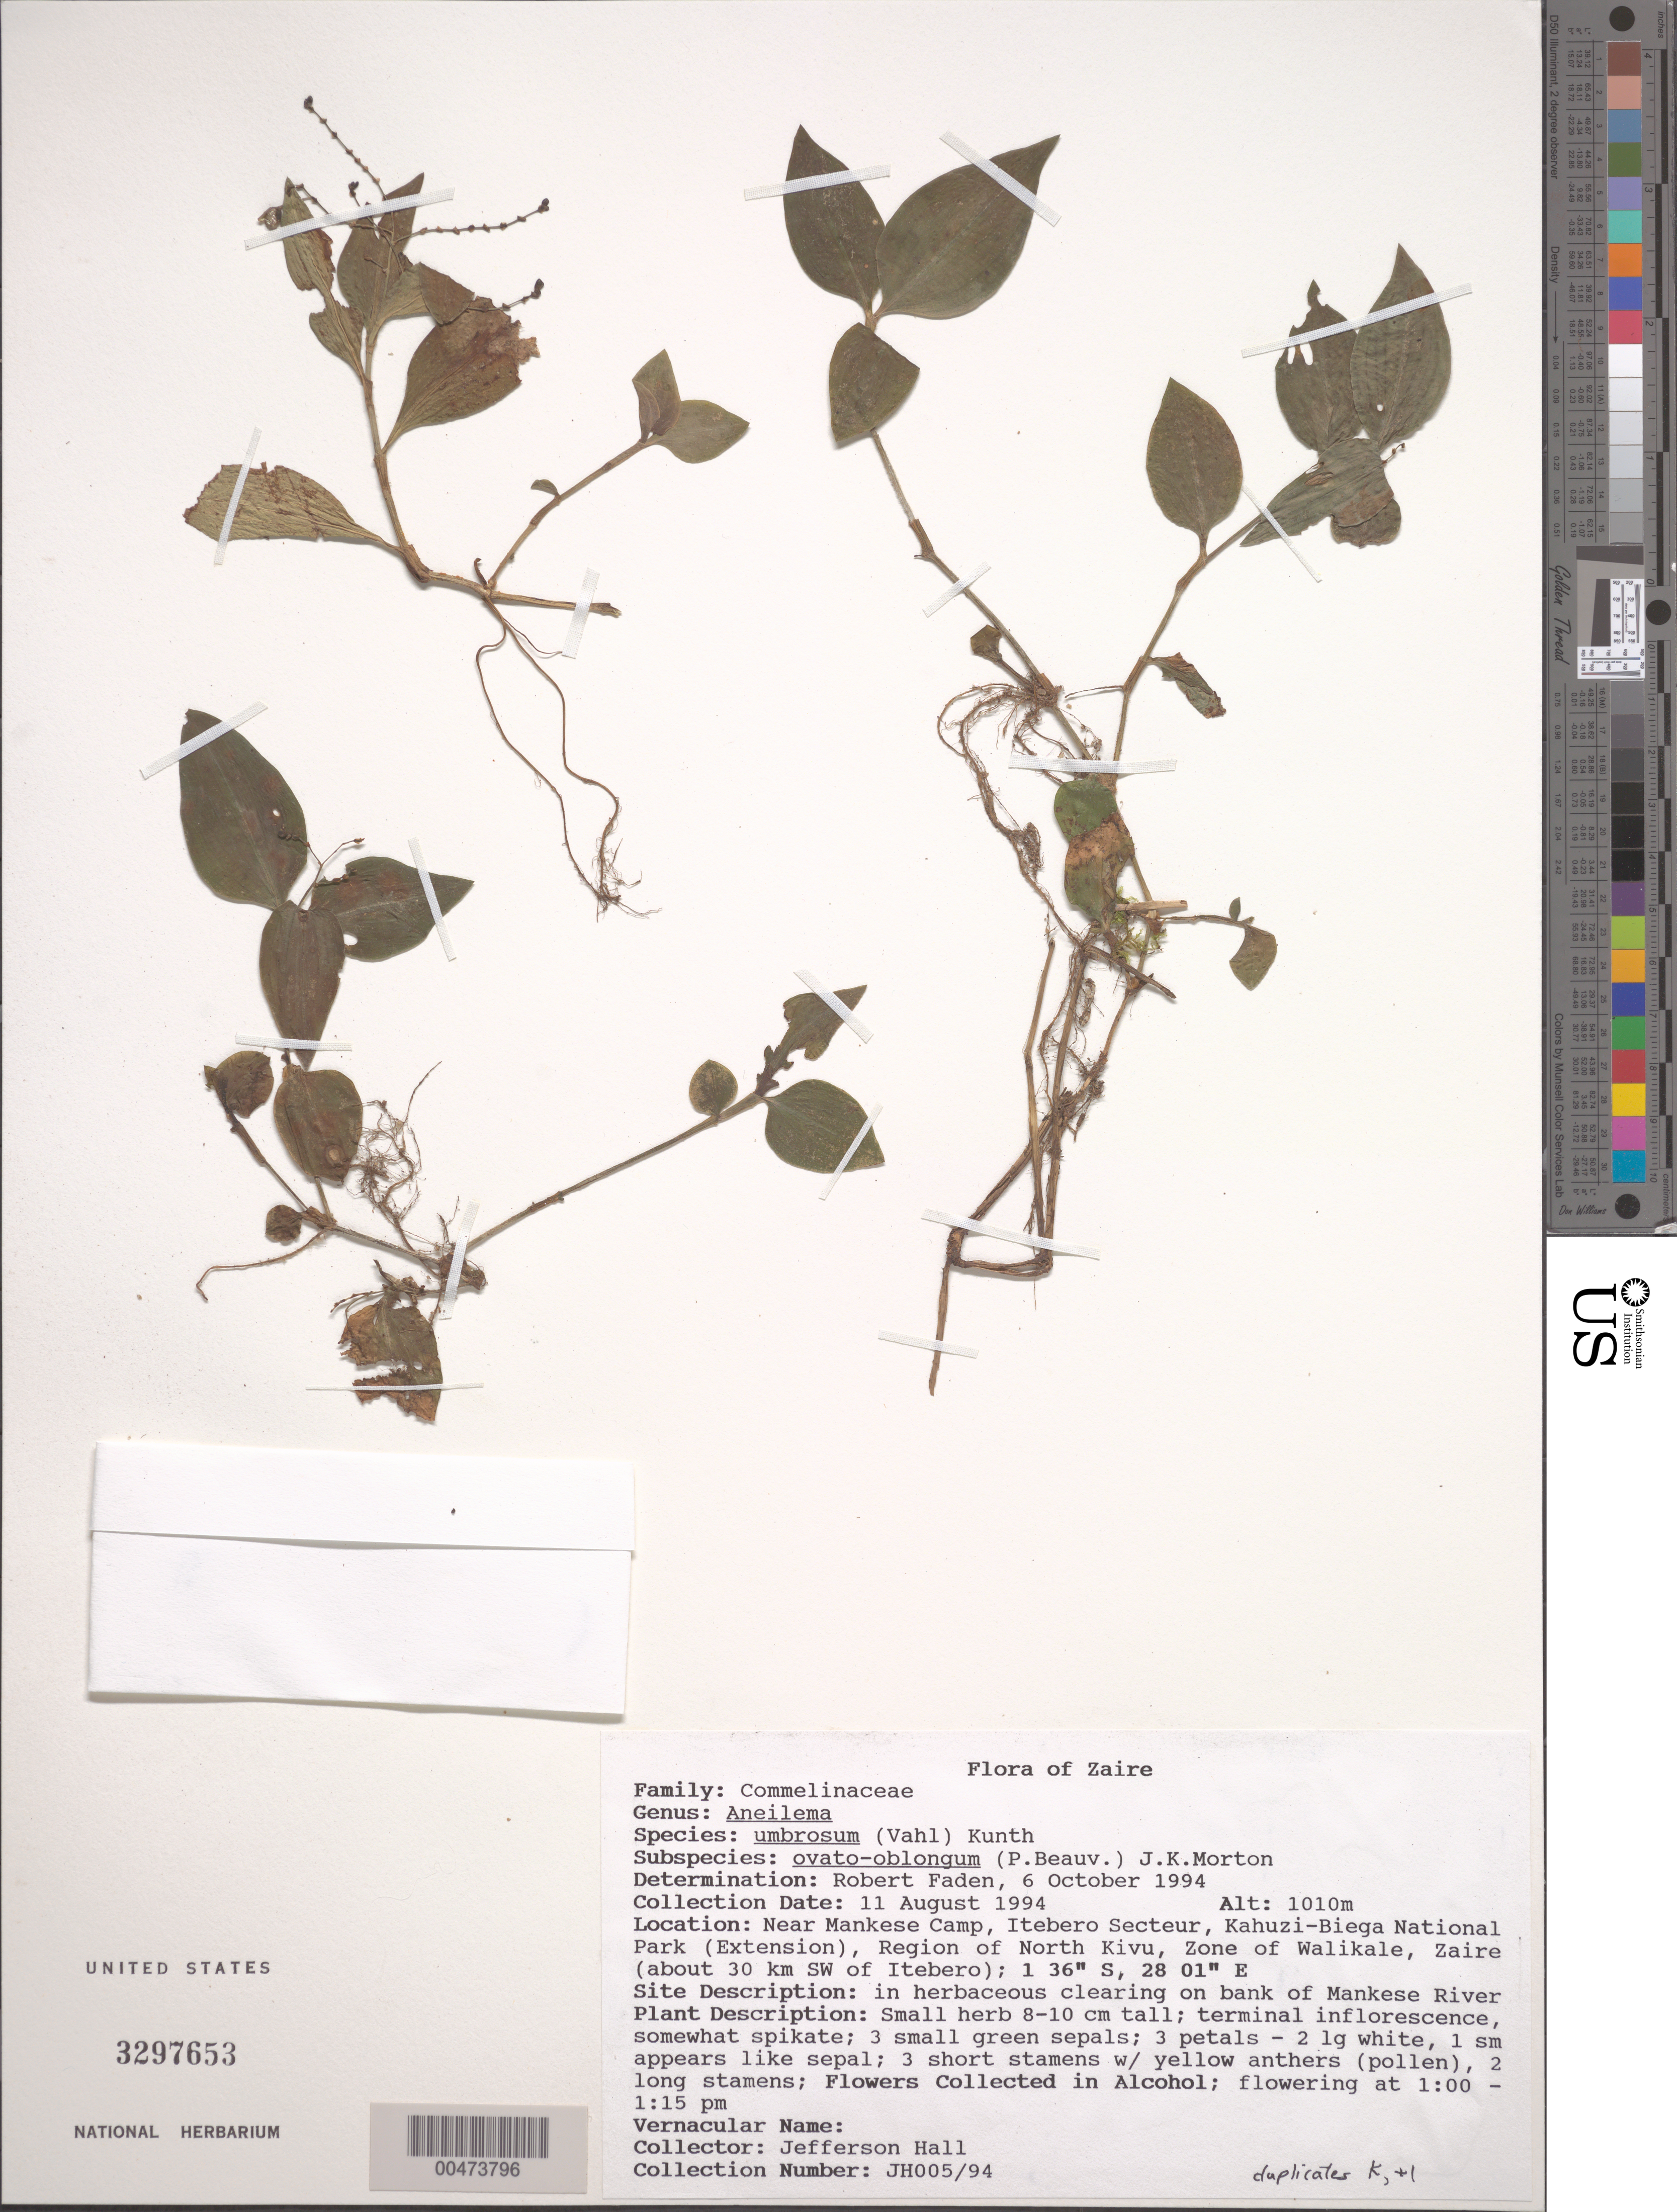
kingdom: Plantae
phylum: Tracheophyta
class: Liliopsida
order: Commelinales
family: Commelinaceae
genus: Aneilema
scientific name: Aneilema umbrosum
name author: (Vahl) Kunth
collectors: J. Hall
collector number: Jh005/94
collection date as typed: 11 Aug 1994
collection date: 1994-08-11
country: Congo, Democratic Republic of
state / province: Sud-Kivu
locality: Mankese camp, Itebero secteur, Kahuzi-Biega National Park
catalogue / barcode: US 3297653